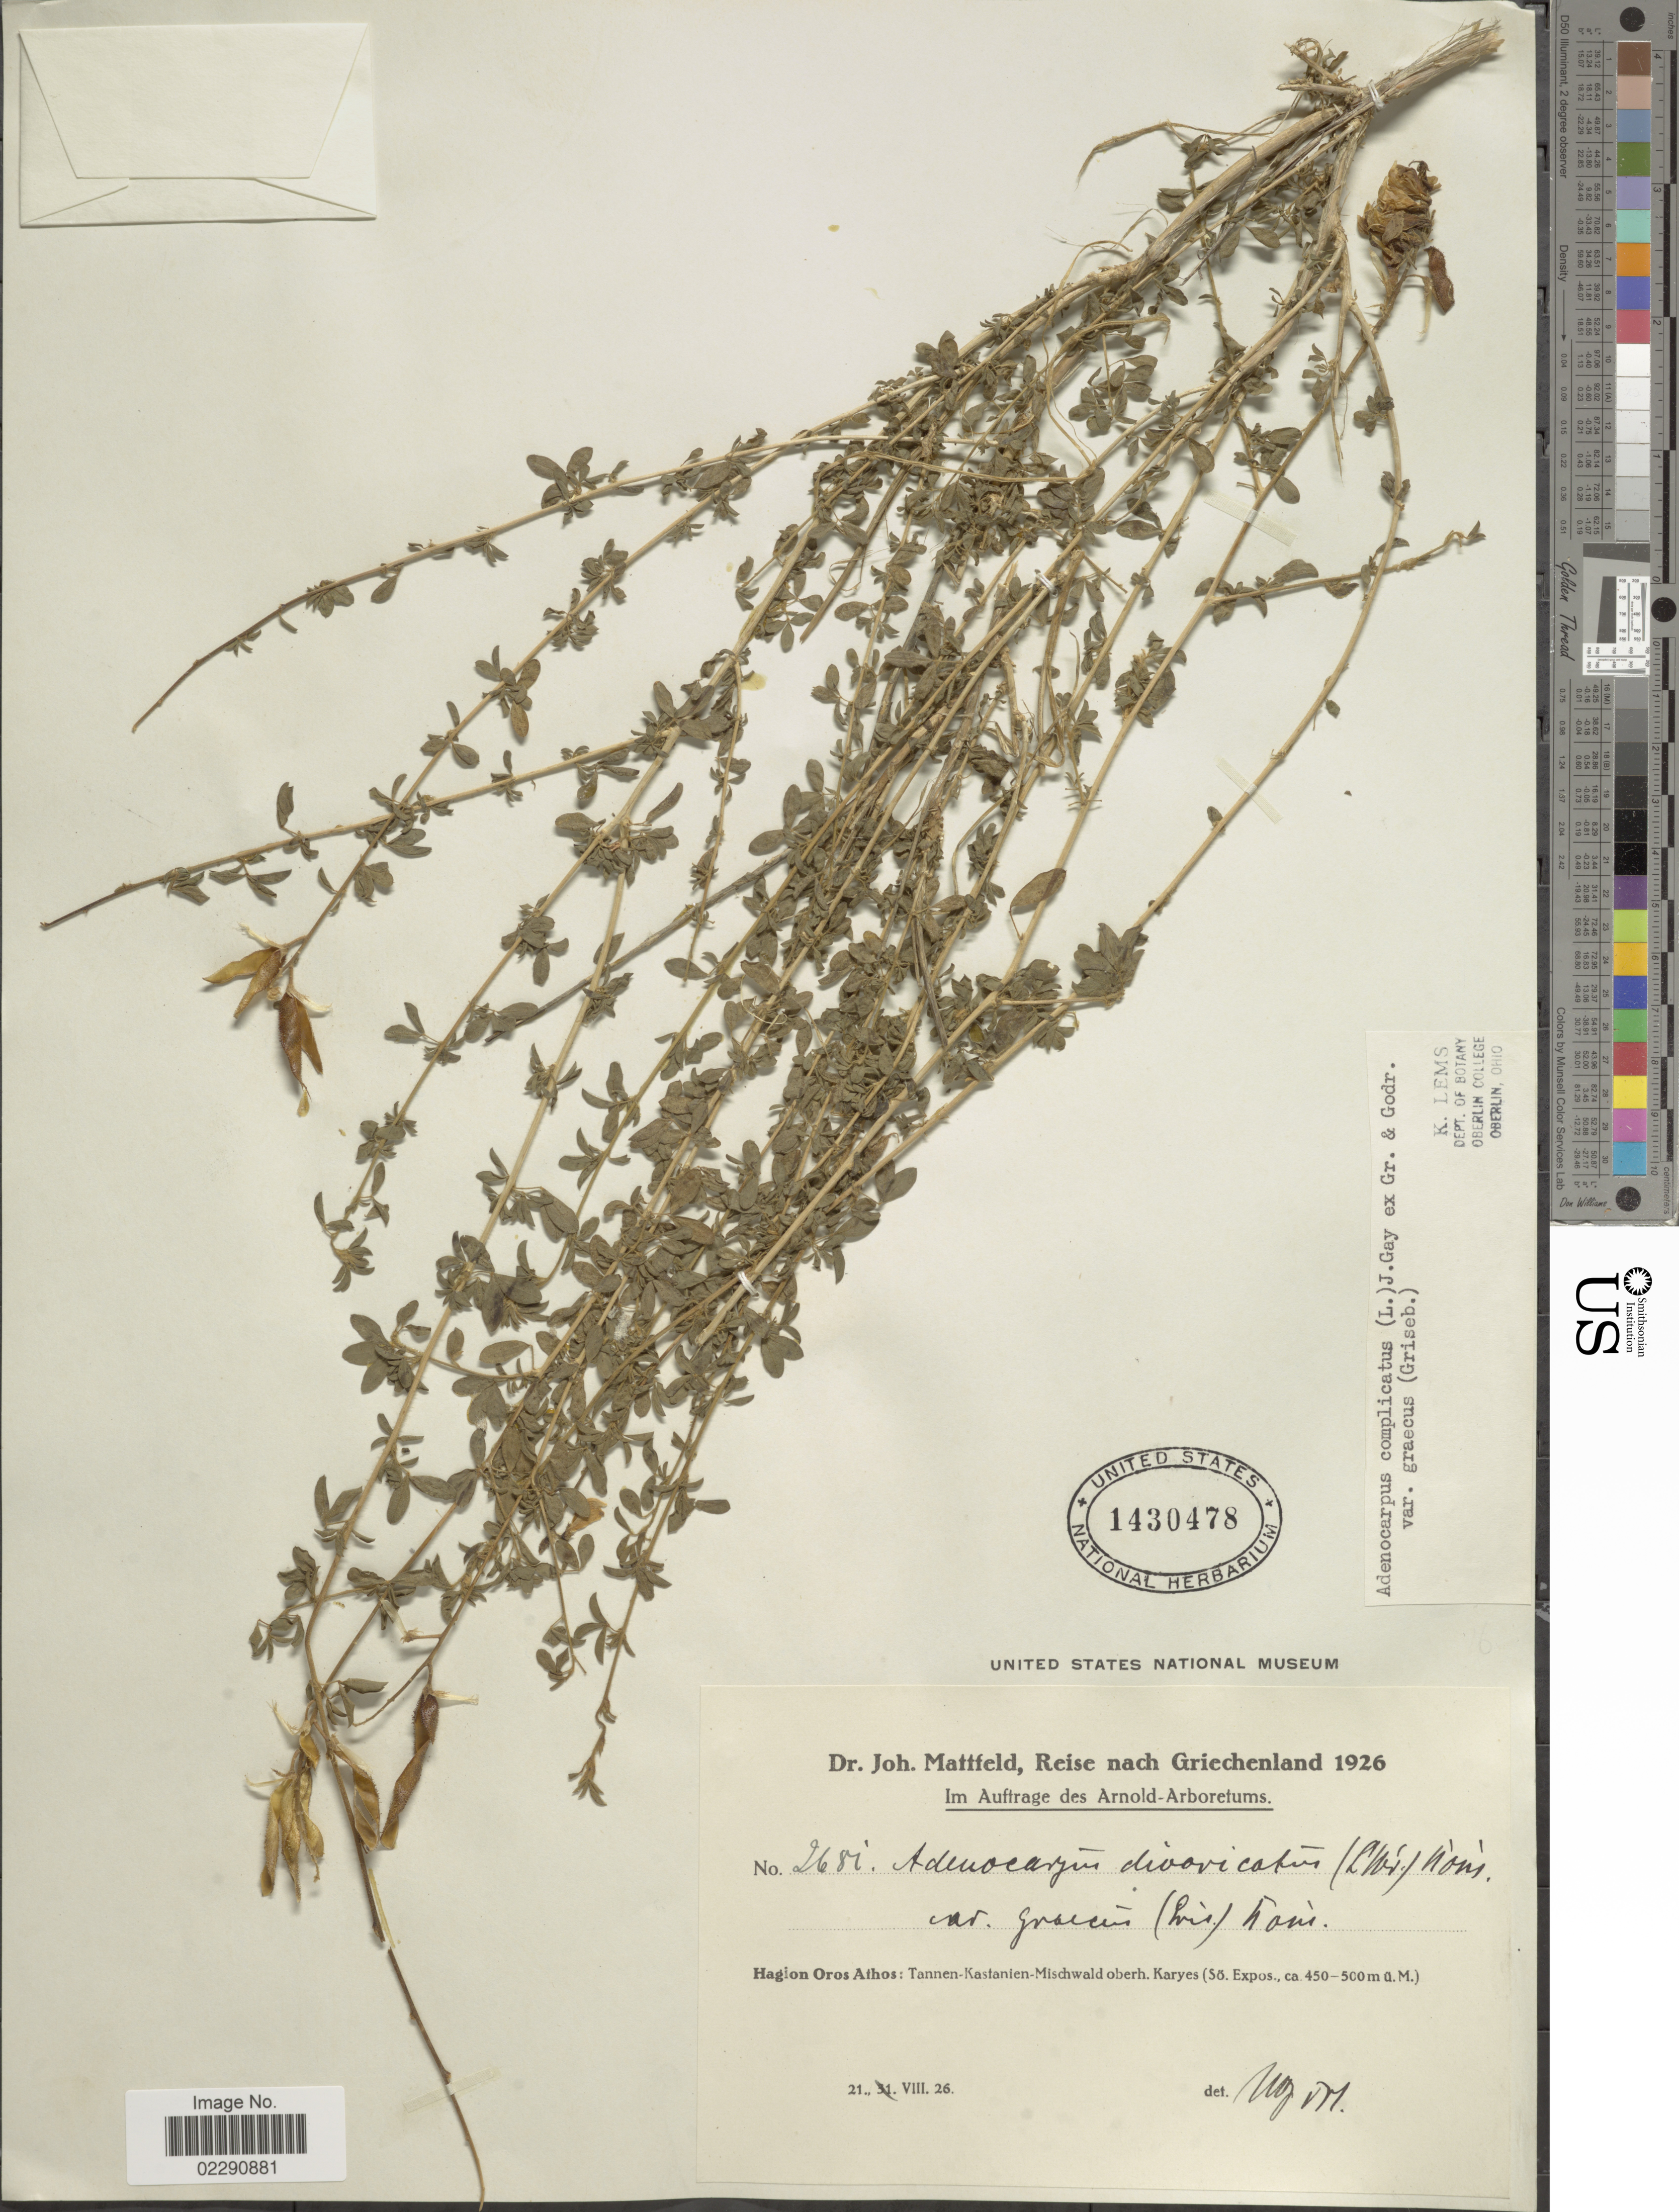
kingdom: Plantae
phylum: Tracheophyta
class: Magnoliopsida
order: Fabales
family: Fabaceae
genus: Adenocarpus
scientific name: Adenocarpus complicatus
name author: J. Gay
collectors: J. Mattfeld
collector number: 2681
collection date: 1926-08-21/1926-08-26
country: Greece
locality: Griechenland, Hagion Oros Athos, Tannen-Kastanien-Mischwald oberh. Karyes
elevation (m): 450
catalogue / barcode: US 1430478